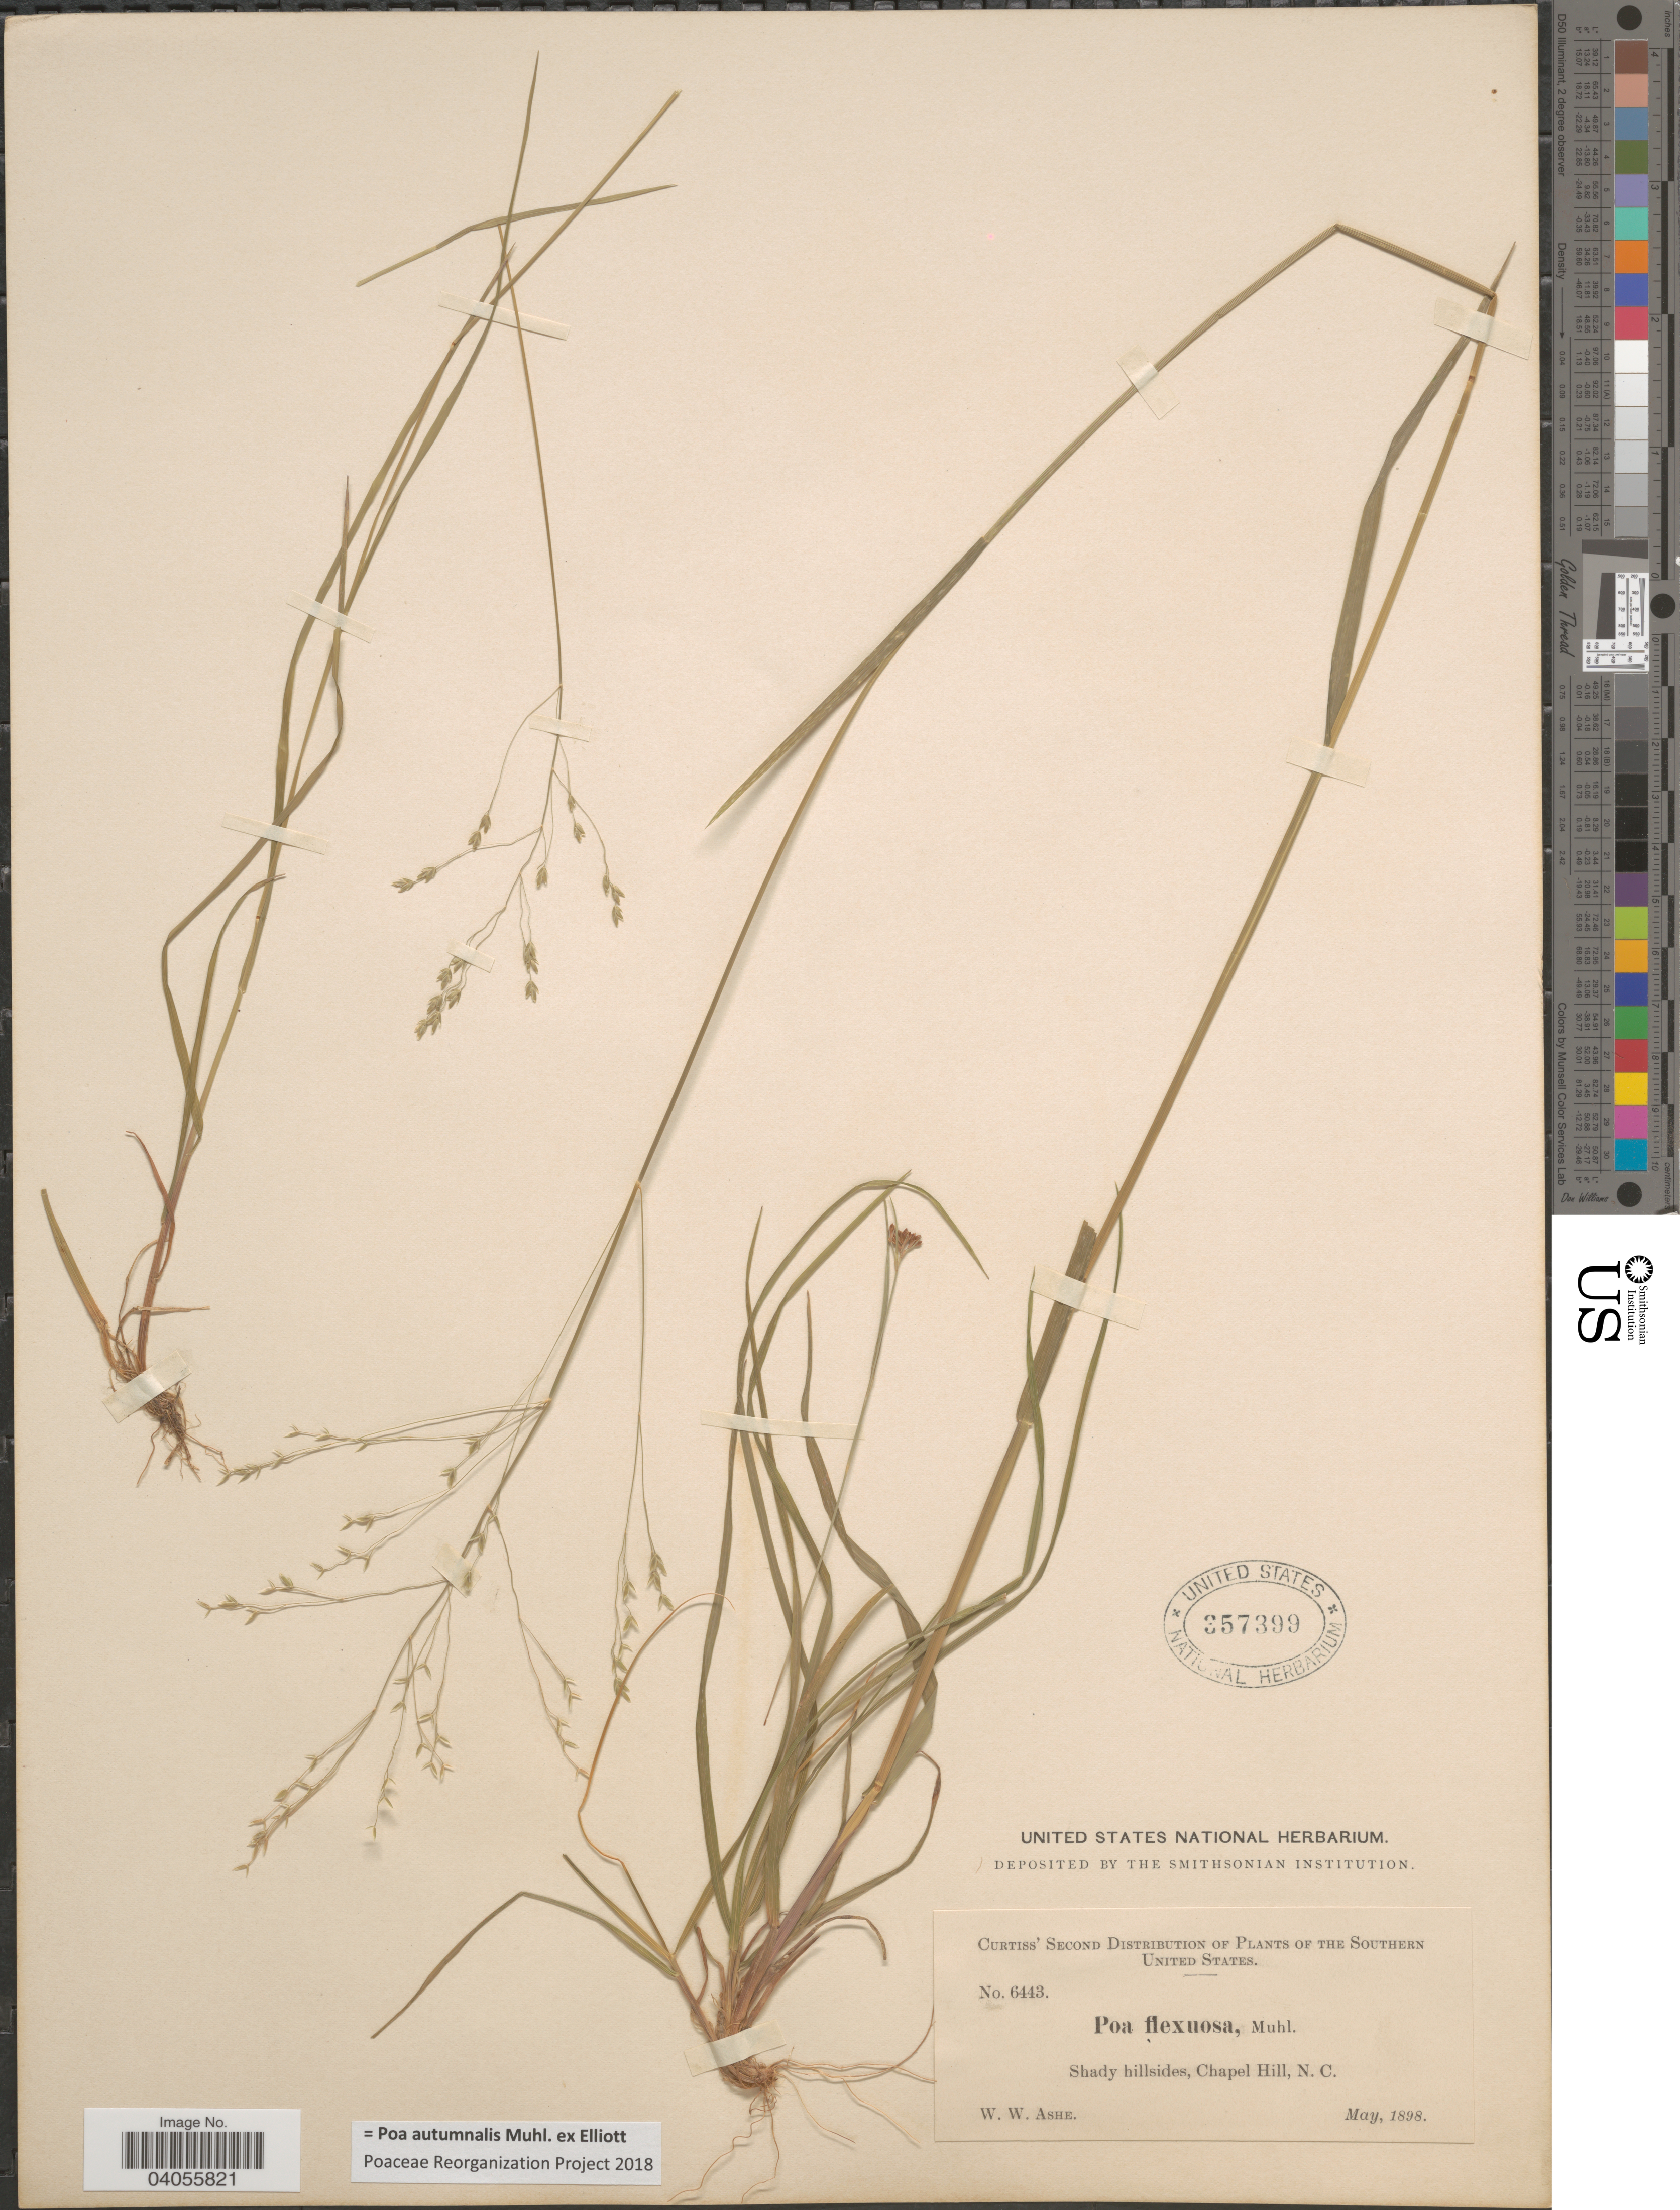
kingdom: Plantae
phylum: Tracheophyta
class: Liliopsida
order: Poales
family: Poaceae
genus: Poa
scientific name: Poa autumnalis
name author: Muhl. ex Elliott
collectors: W. W. Ashe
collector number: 6443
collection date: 1898-05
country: United States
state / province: North Carolina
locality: Shady hillsides, Chapel Hill.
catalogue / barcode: US 357399